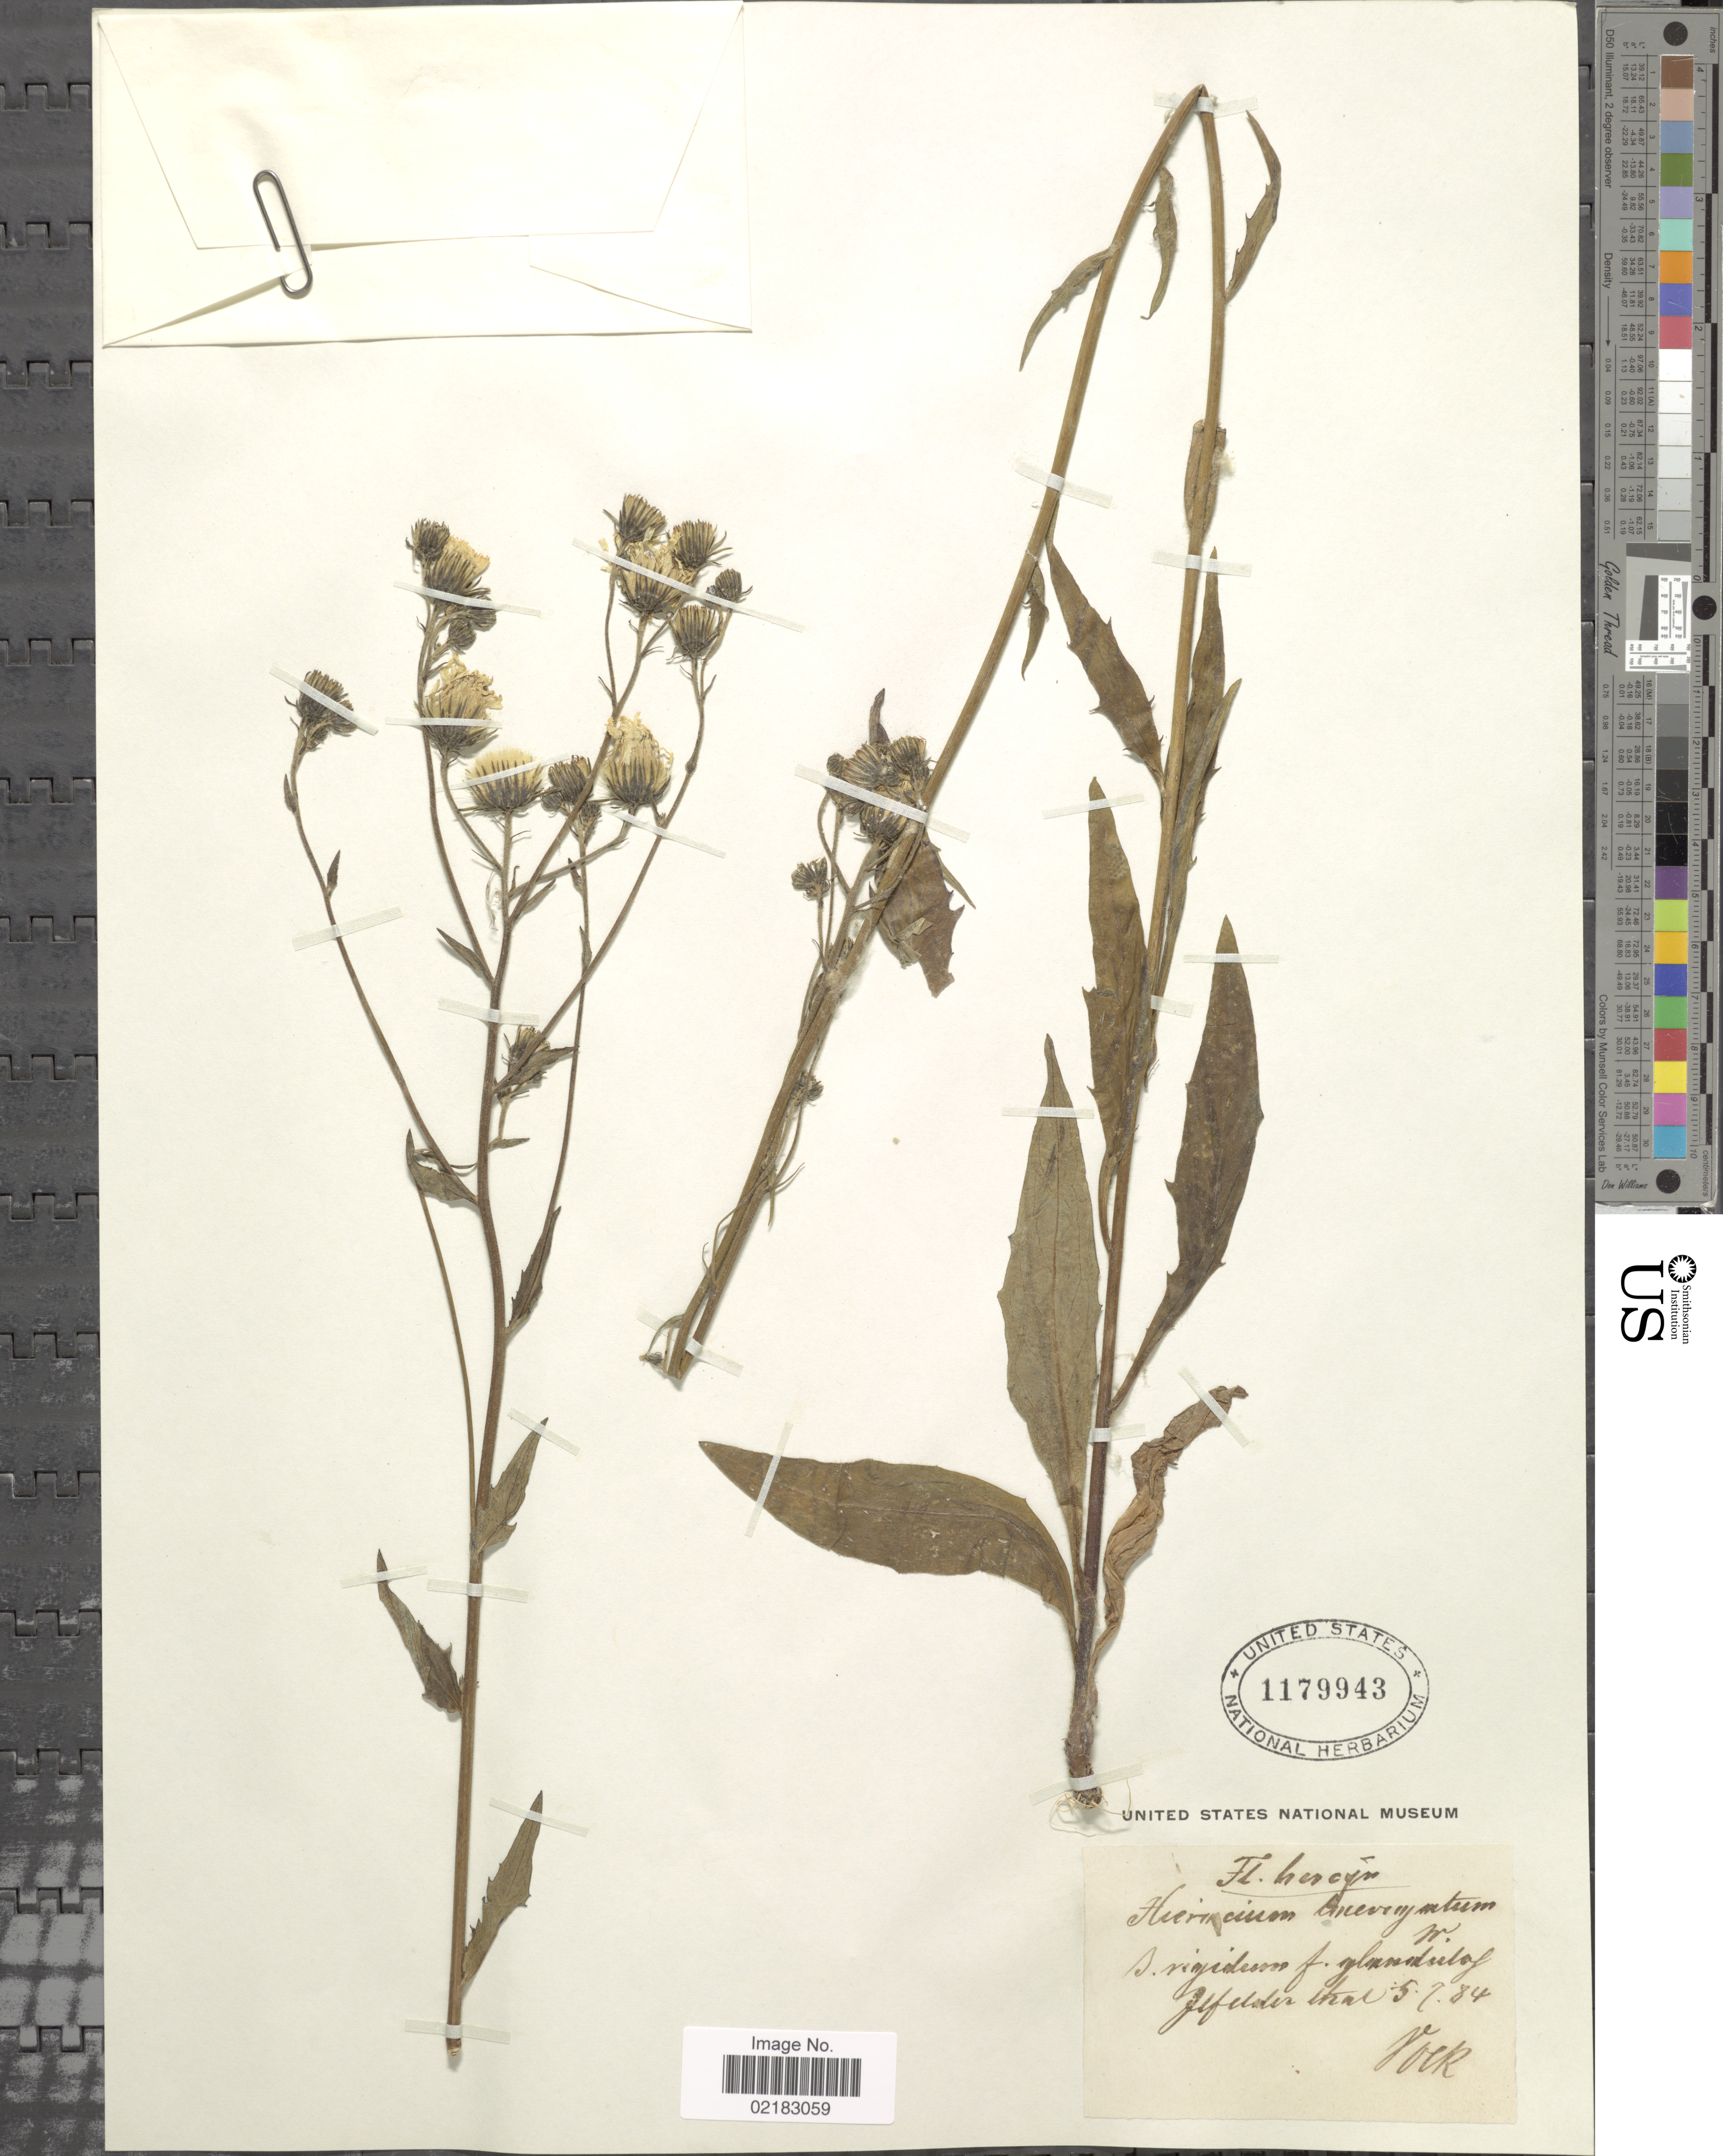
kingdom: Plantae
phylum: Tracheophyta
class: Magnoliopsida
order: Asterales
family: Asteraceae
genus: Hieracium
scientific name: Hieracium laevigatum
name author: Willd.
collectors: -. Vocke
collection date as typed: Transcribed d/m/y: 5/7/84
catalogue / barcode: US 1179943